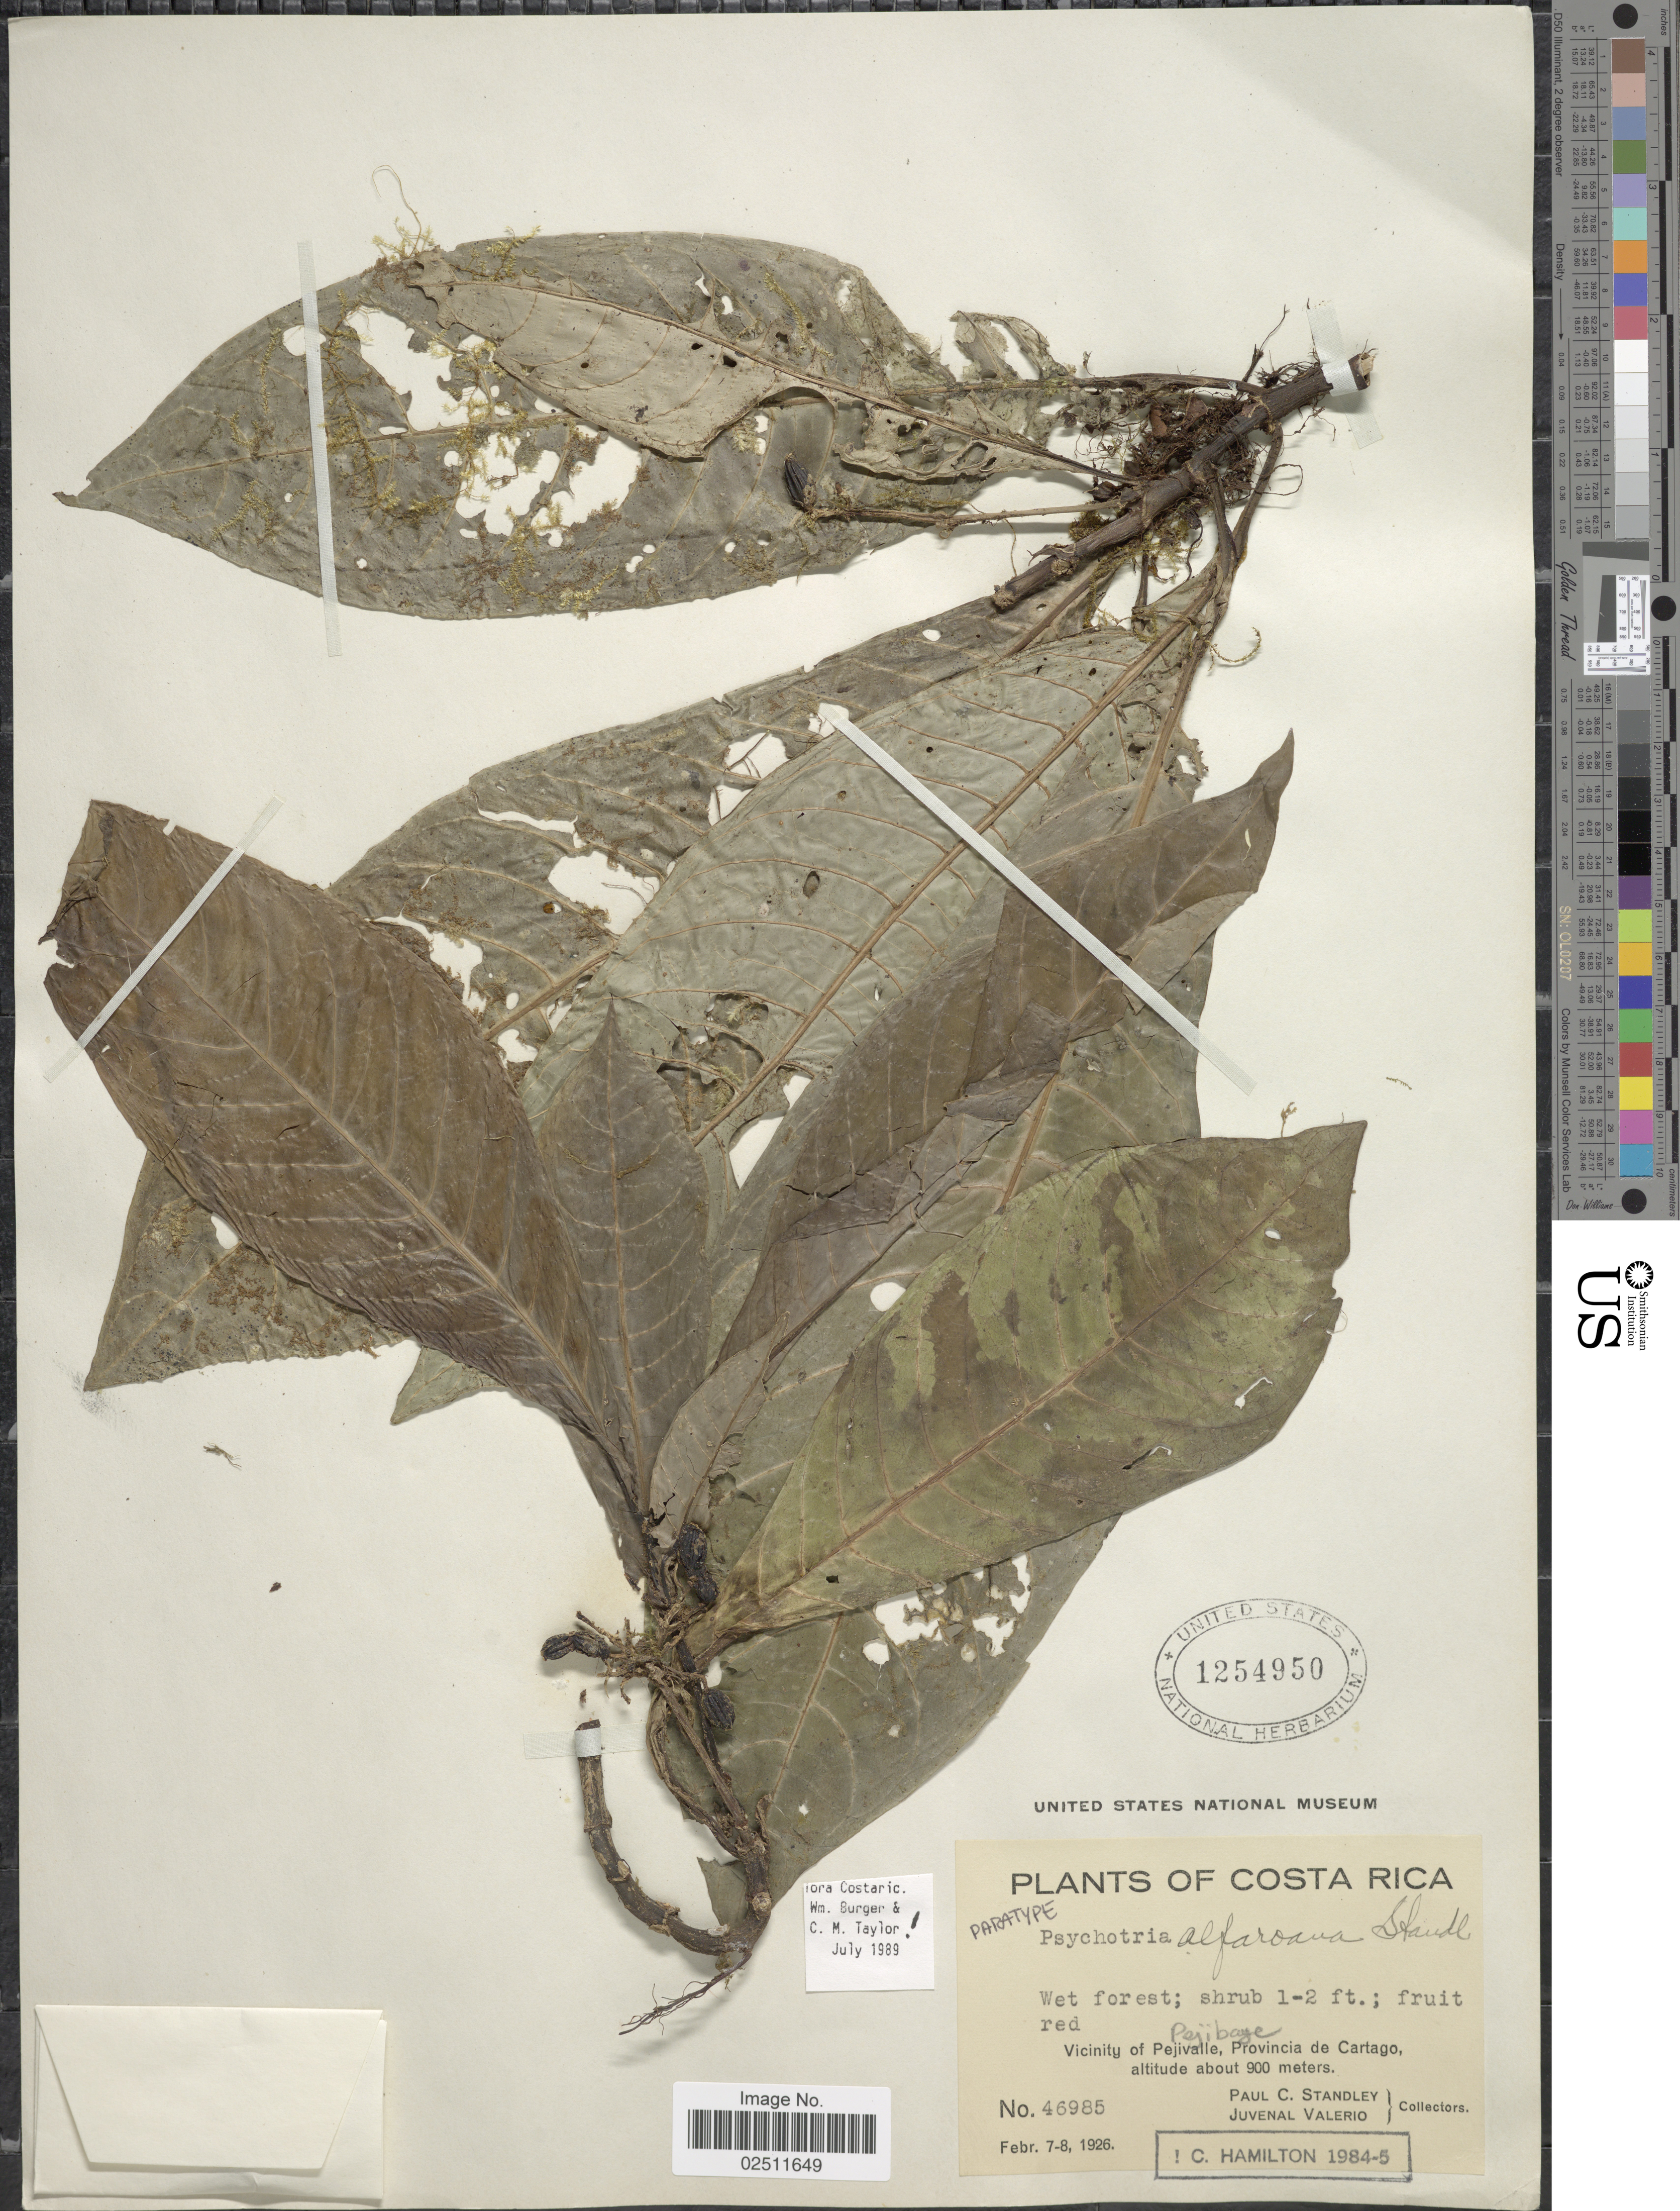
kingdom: Plantae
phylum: Tracheophyta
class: Magnoliopsida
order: Gentianales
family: Rubiaceae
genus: Psychotria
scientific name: Psychotria alfaroana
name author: Standl.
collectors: P. C. Standley & J. Valerio R.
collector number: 46985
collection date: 1926-02-07/1926-02-08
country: Costa Rica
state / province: Cartago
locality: Vicinity of Pejivalle. Pejibaye.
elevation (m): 900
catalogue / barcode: US 1254950